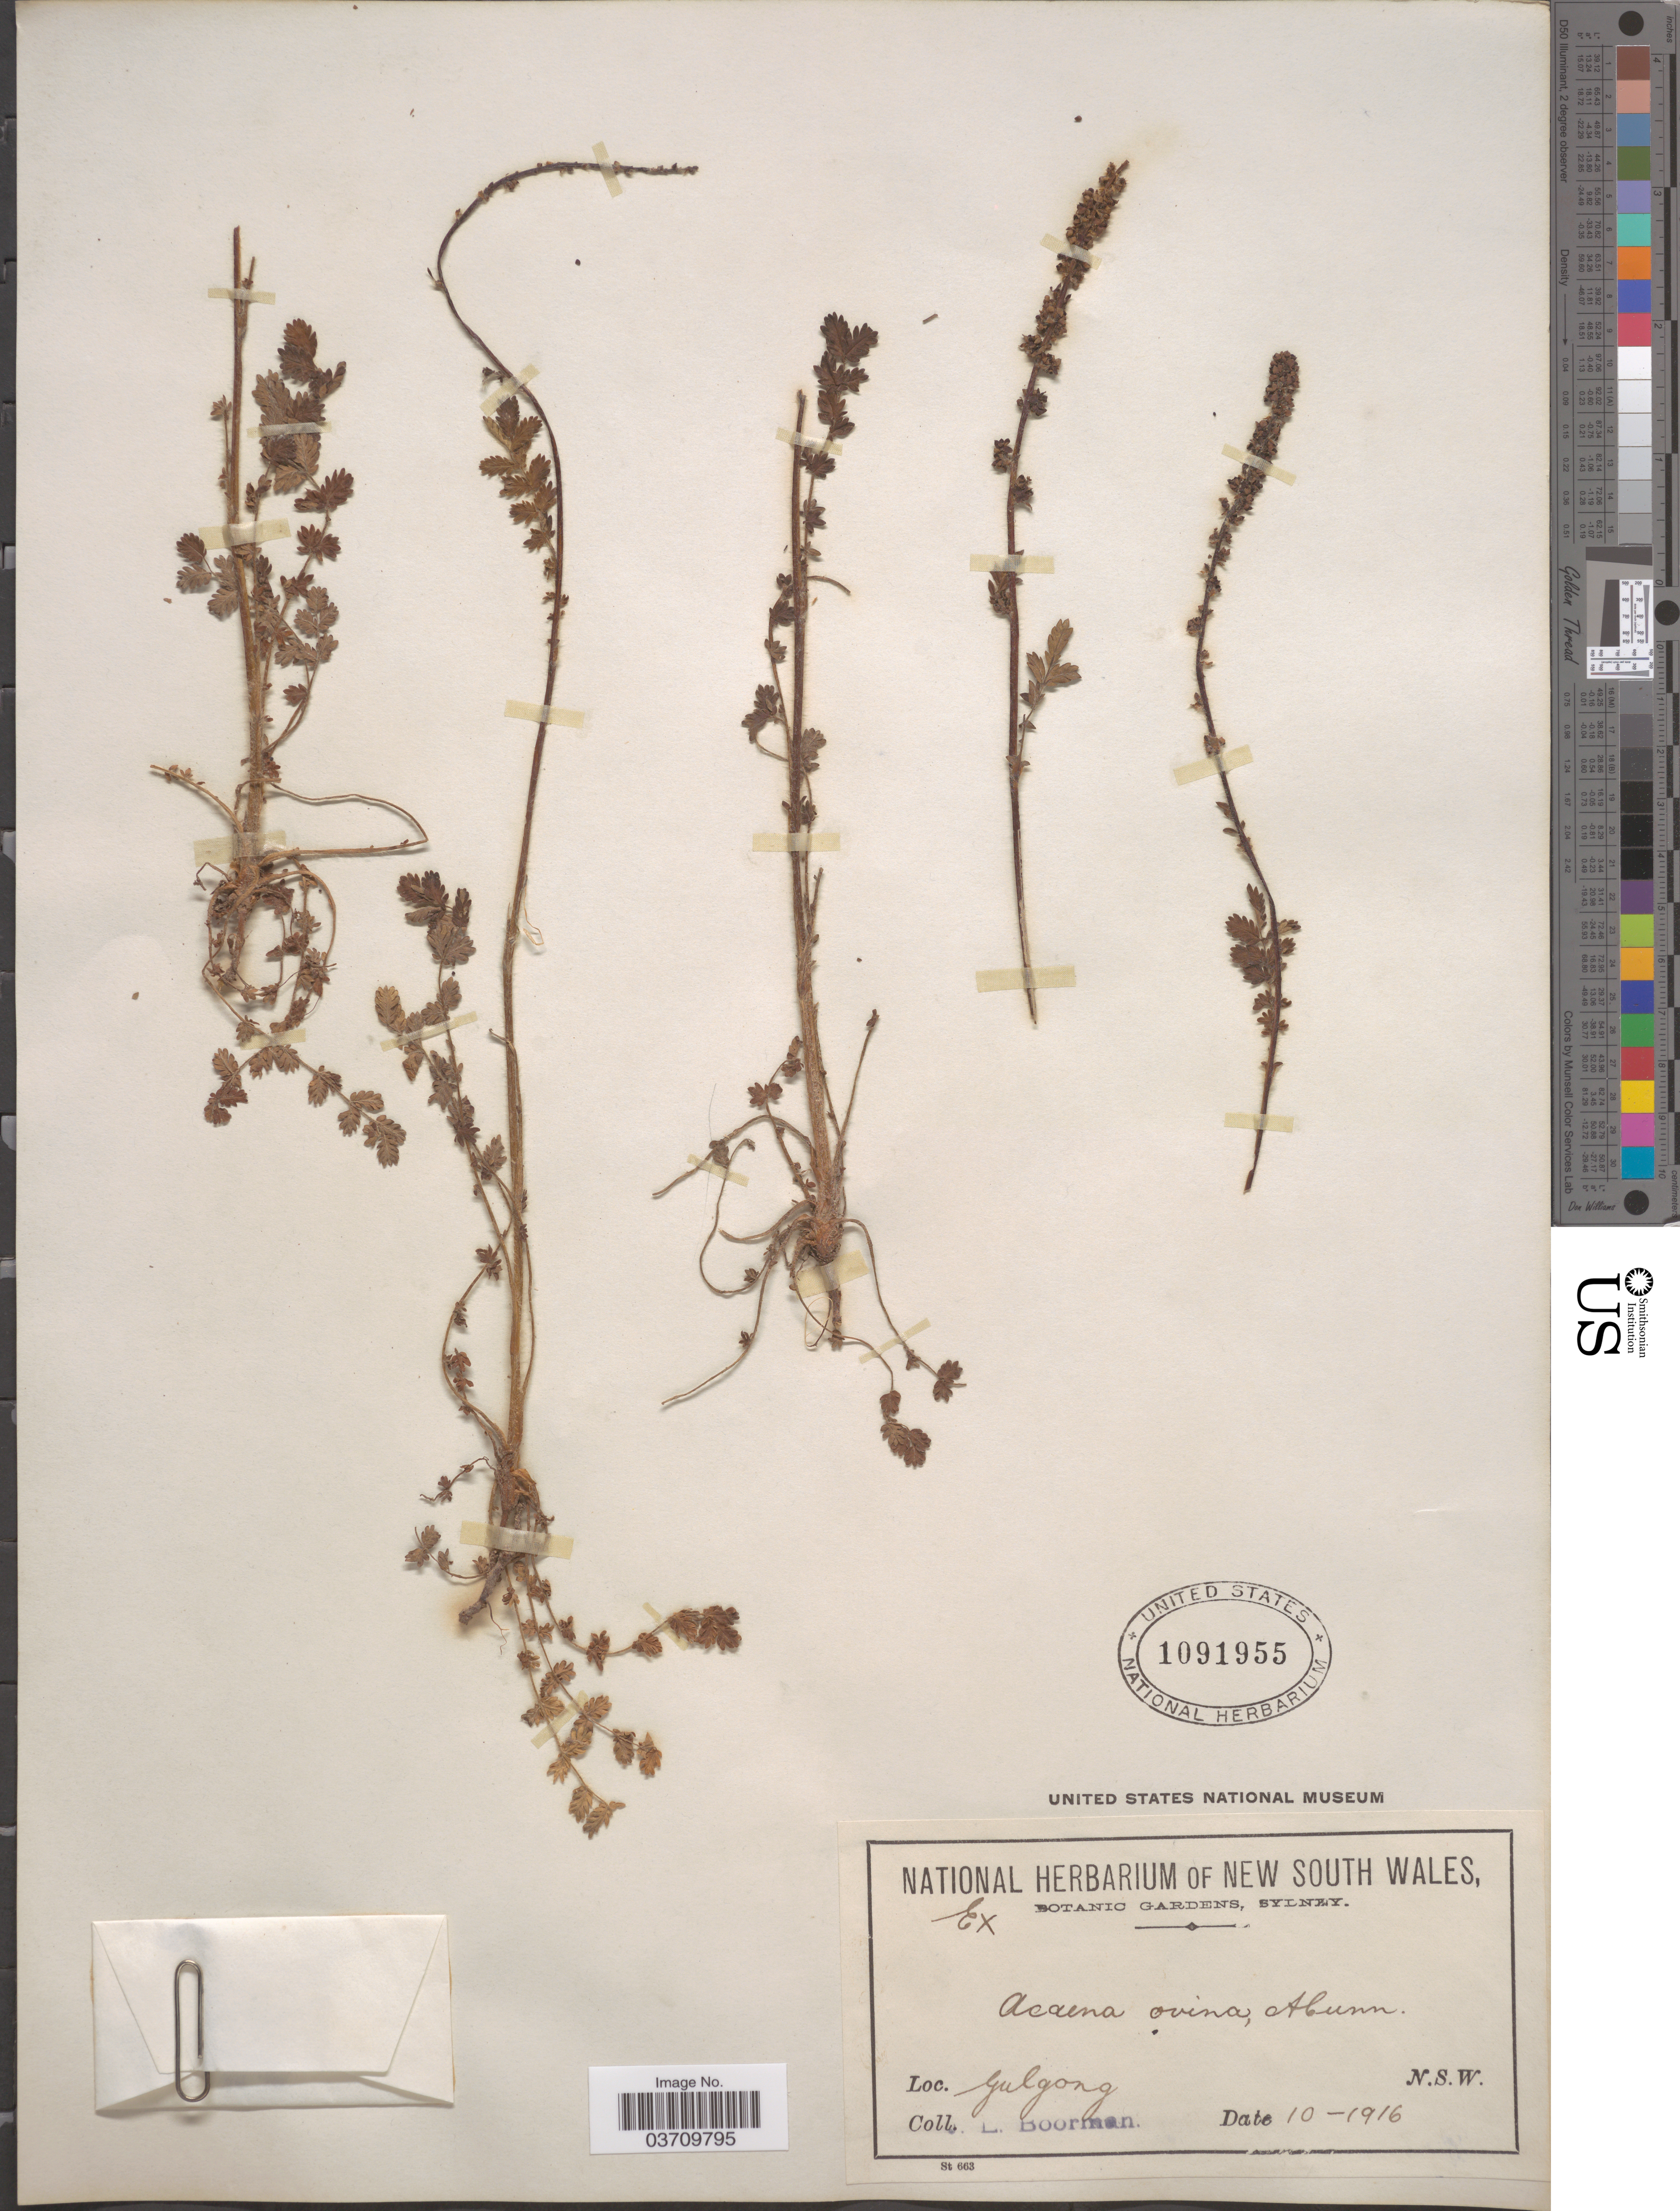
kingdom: Plantae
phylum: Tracheophyta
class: Magnoliopsida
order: Rosales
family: Rosaceae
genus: Acaena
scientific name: Acaena ovina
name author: A. Cunn.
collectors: J. Boorman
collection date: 1916-10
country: Australia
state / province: New South Wales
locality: Gulgong.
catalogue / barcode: US 1091955